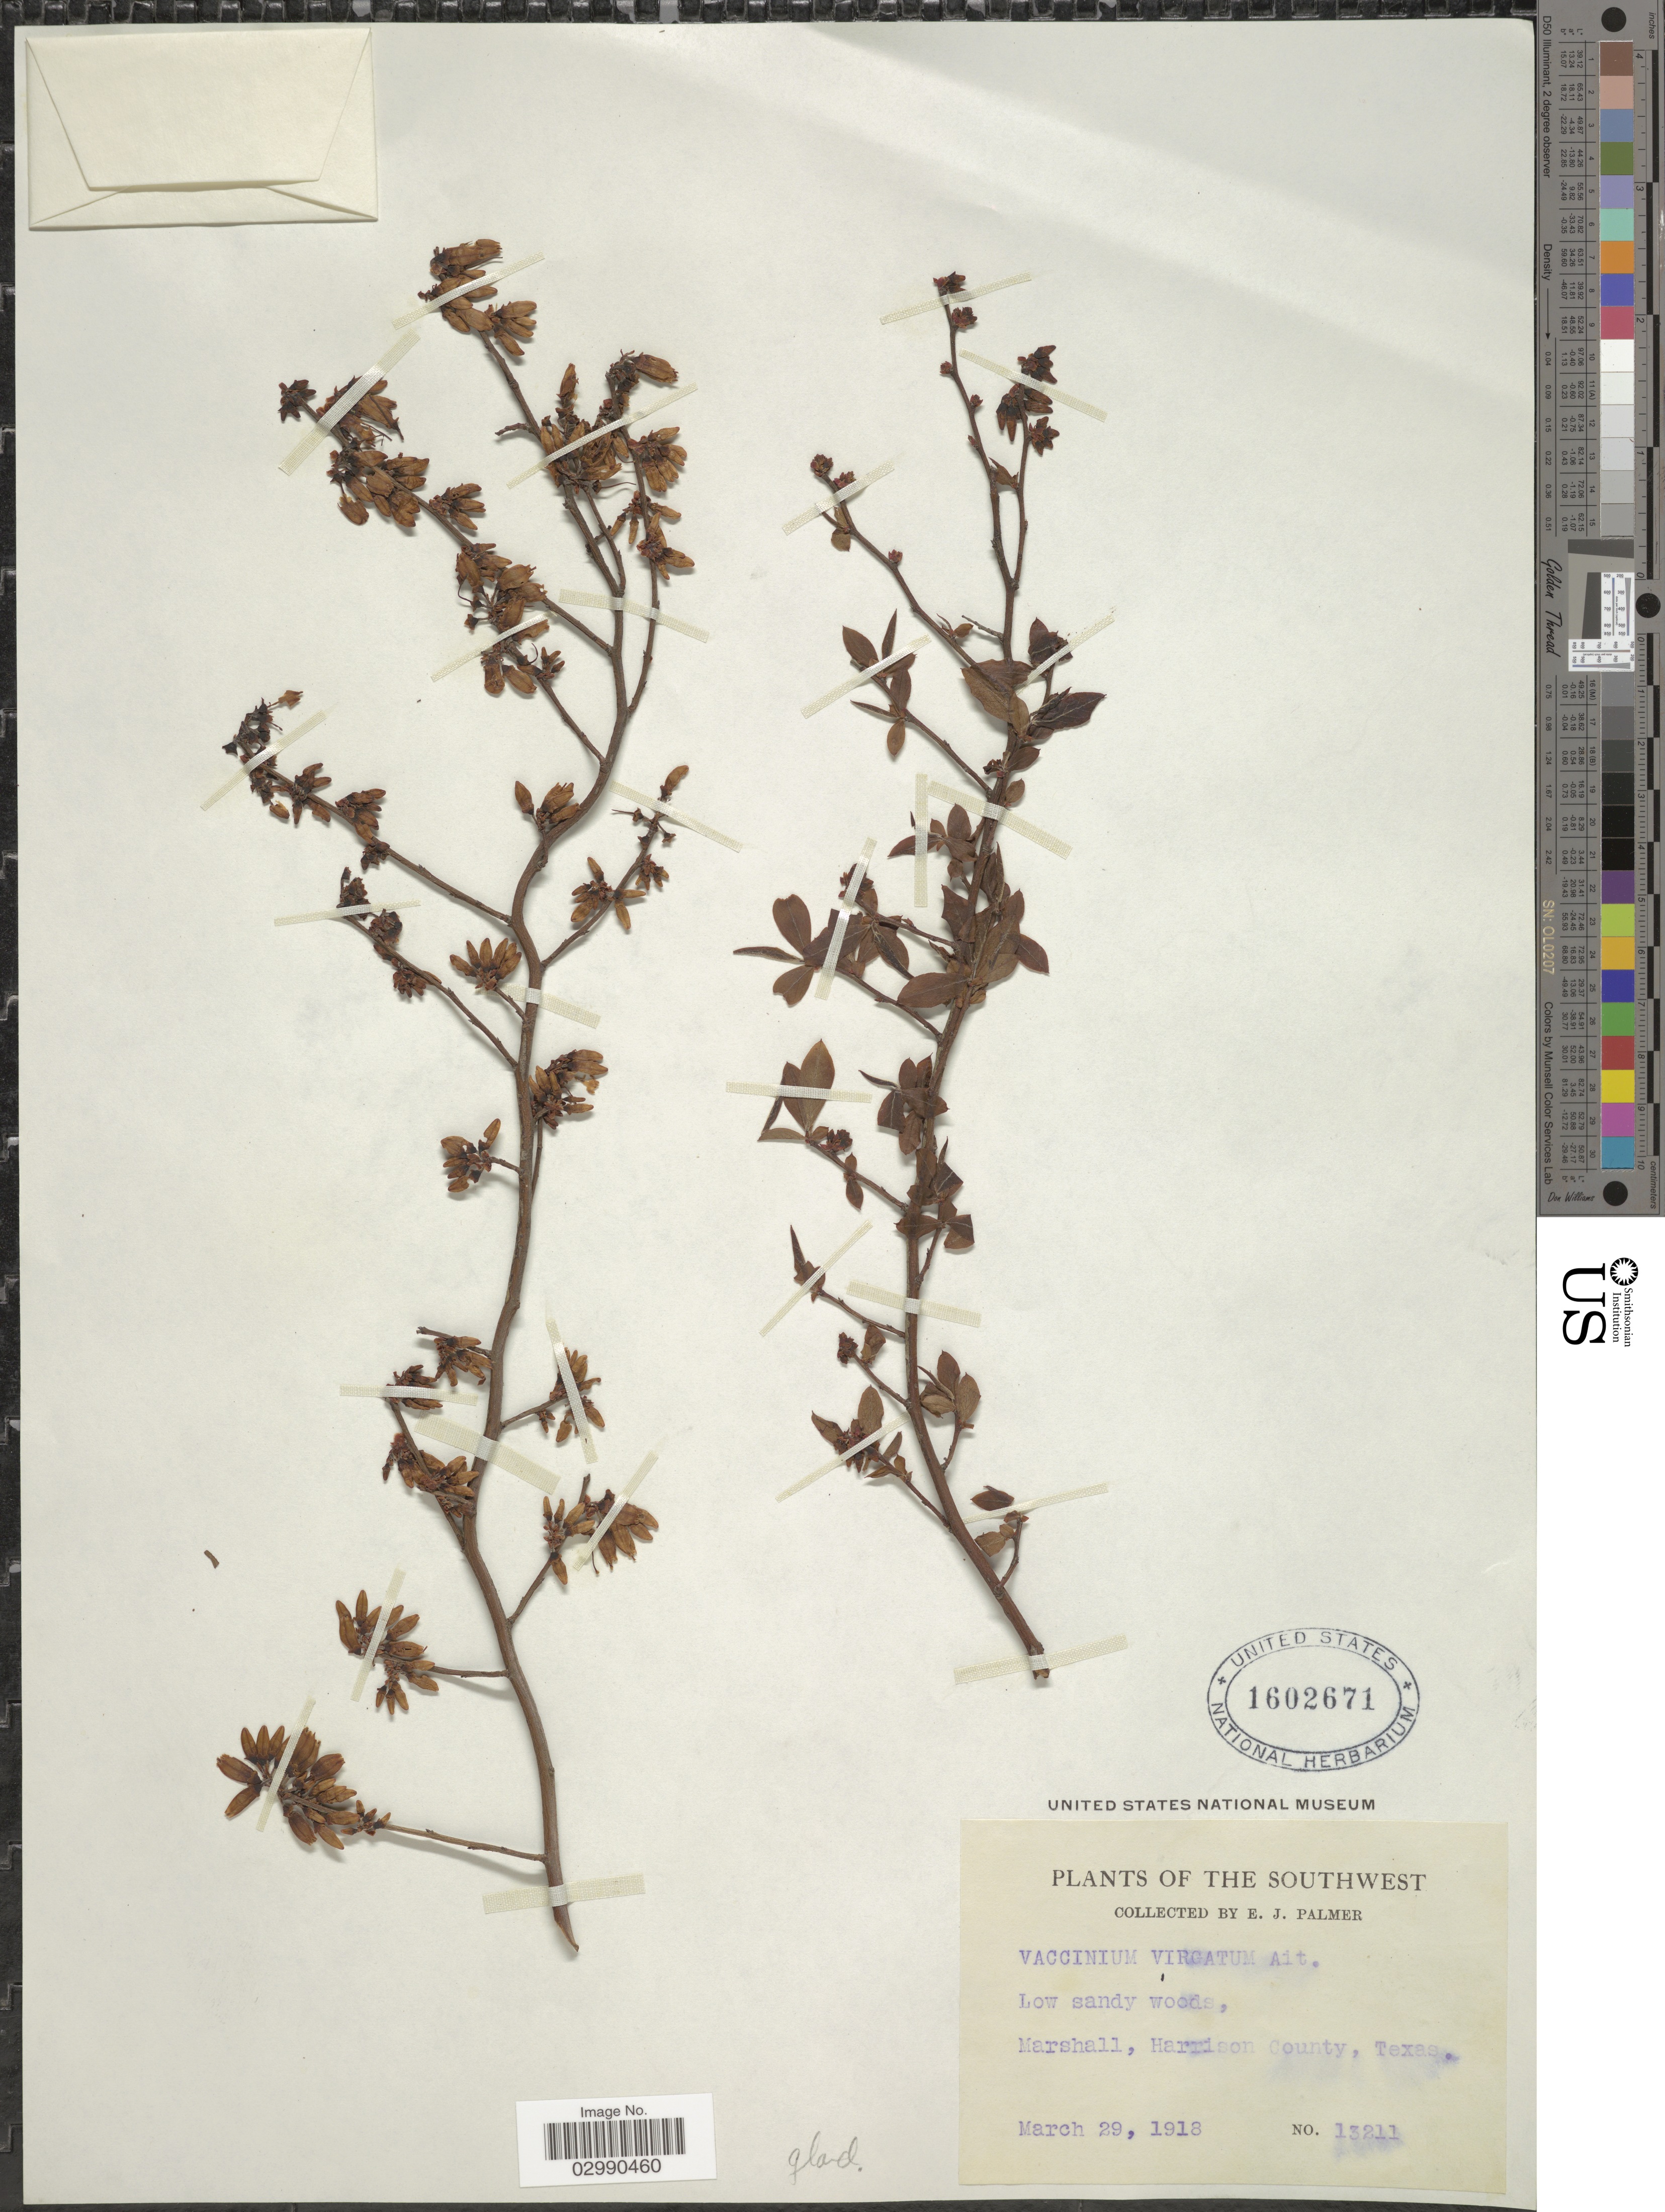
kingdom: Plantae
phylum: Tracheophyta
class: Magnoliopsida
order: Ericales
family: Ericaceae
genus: Vaccinium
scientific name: Vaccinium virgatum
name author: Aiton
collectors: E. J. Palmer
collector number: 13211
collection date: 1918-03-29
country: United States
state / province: Texas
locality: Southwest. Marshall, Harrison County.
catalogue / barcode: US 1602671